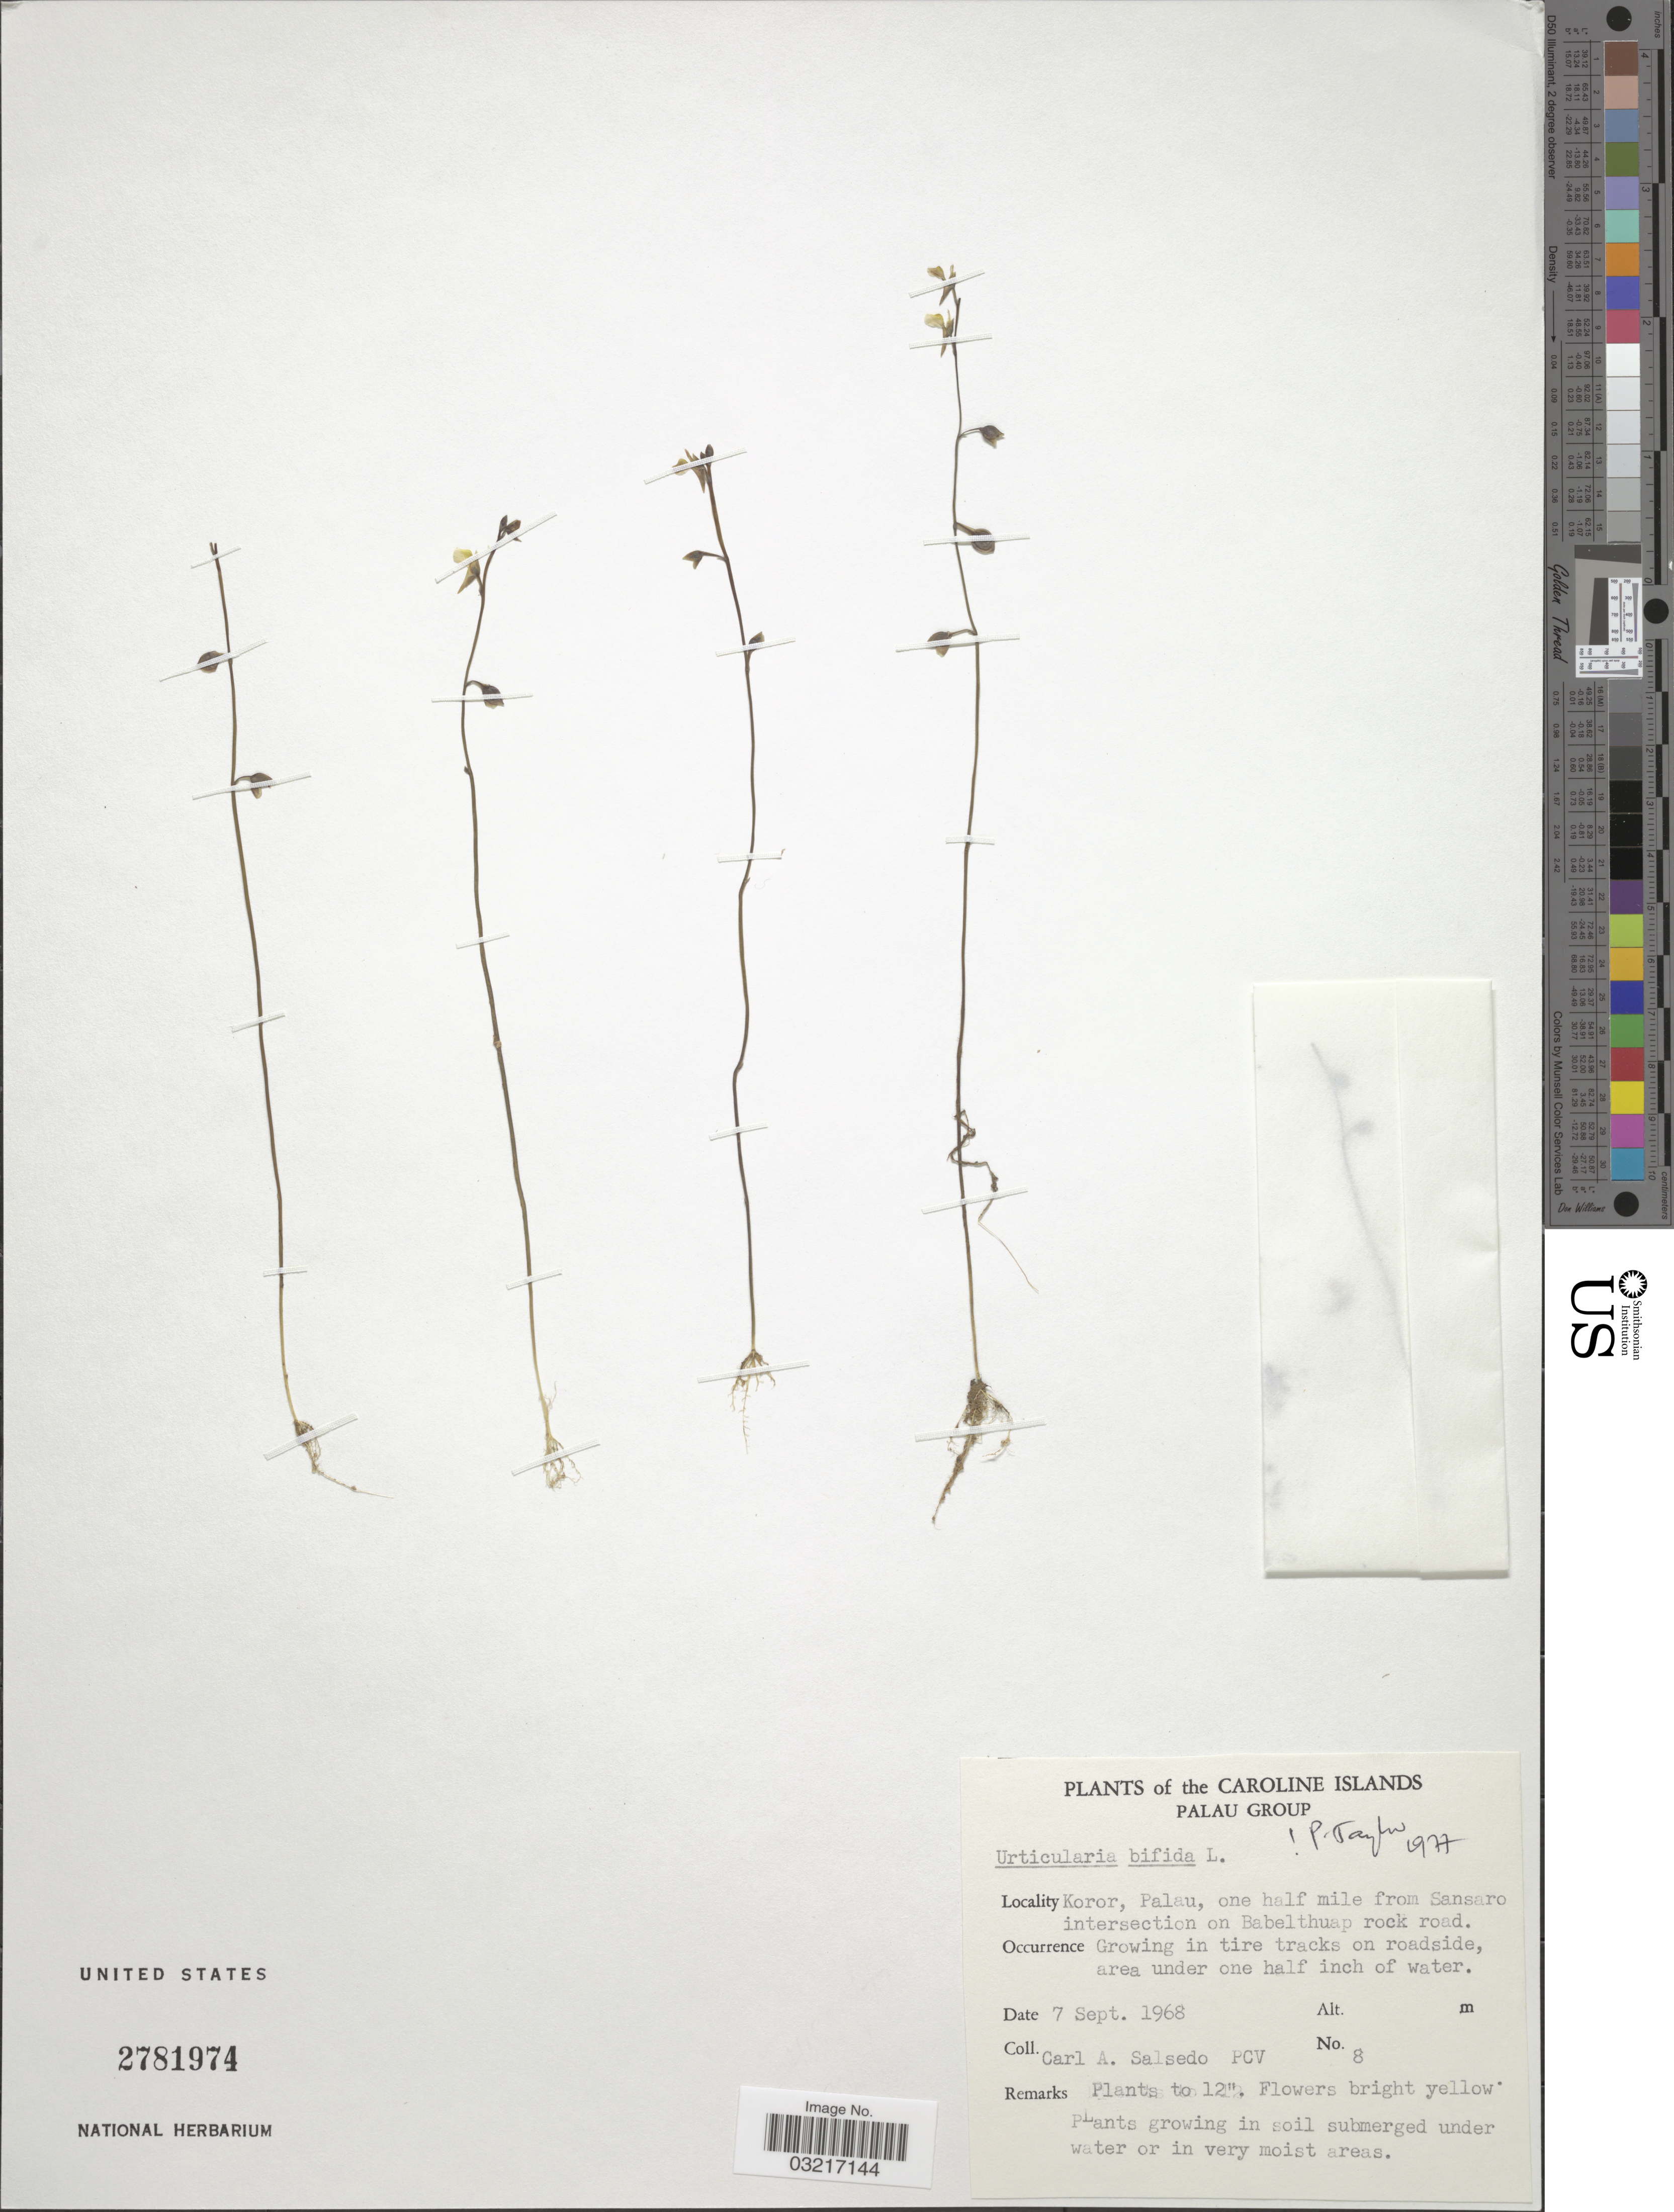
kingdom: Plantae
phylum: Tracheophyta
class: Magnoliopsida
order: Lamiales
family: Lentibulariaceae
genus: Utricularia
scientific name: Utricularia bifida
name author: L.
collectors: C.A. Salsedo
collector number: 8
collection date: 1968-09-07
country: Palau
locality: The Caroline Islands. Palau Group. Koror, Palau, one half mile from Sansaro intersection on Babelthuap rock road. Growing in tire tracks on roadside.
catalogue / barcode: US 2781974